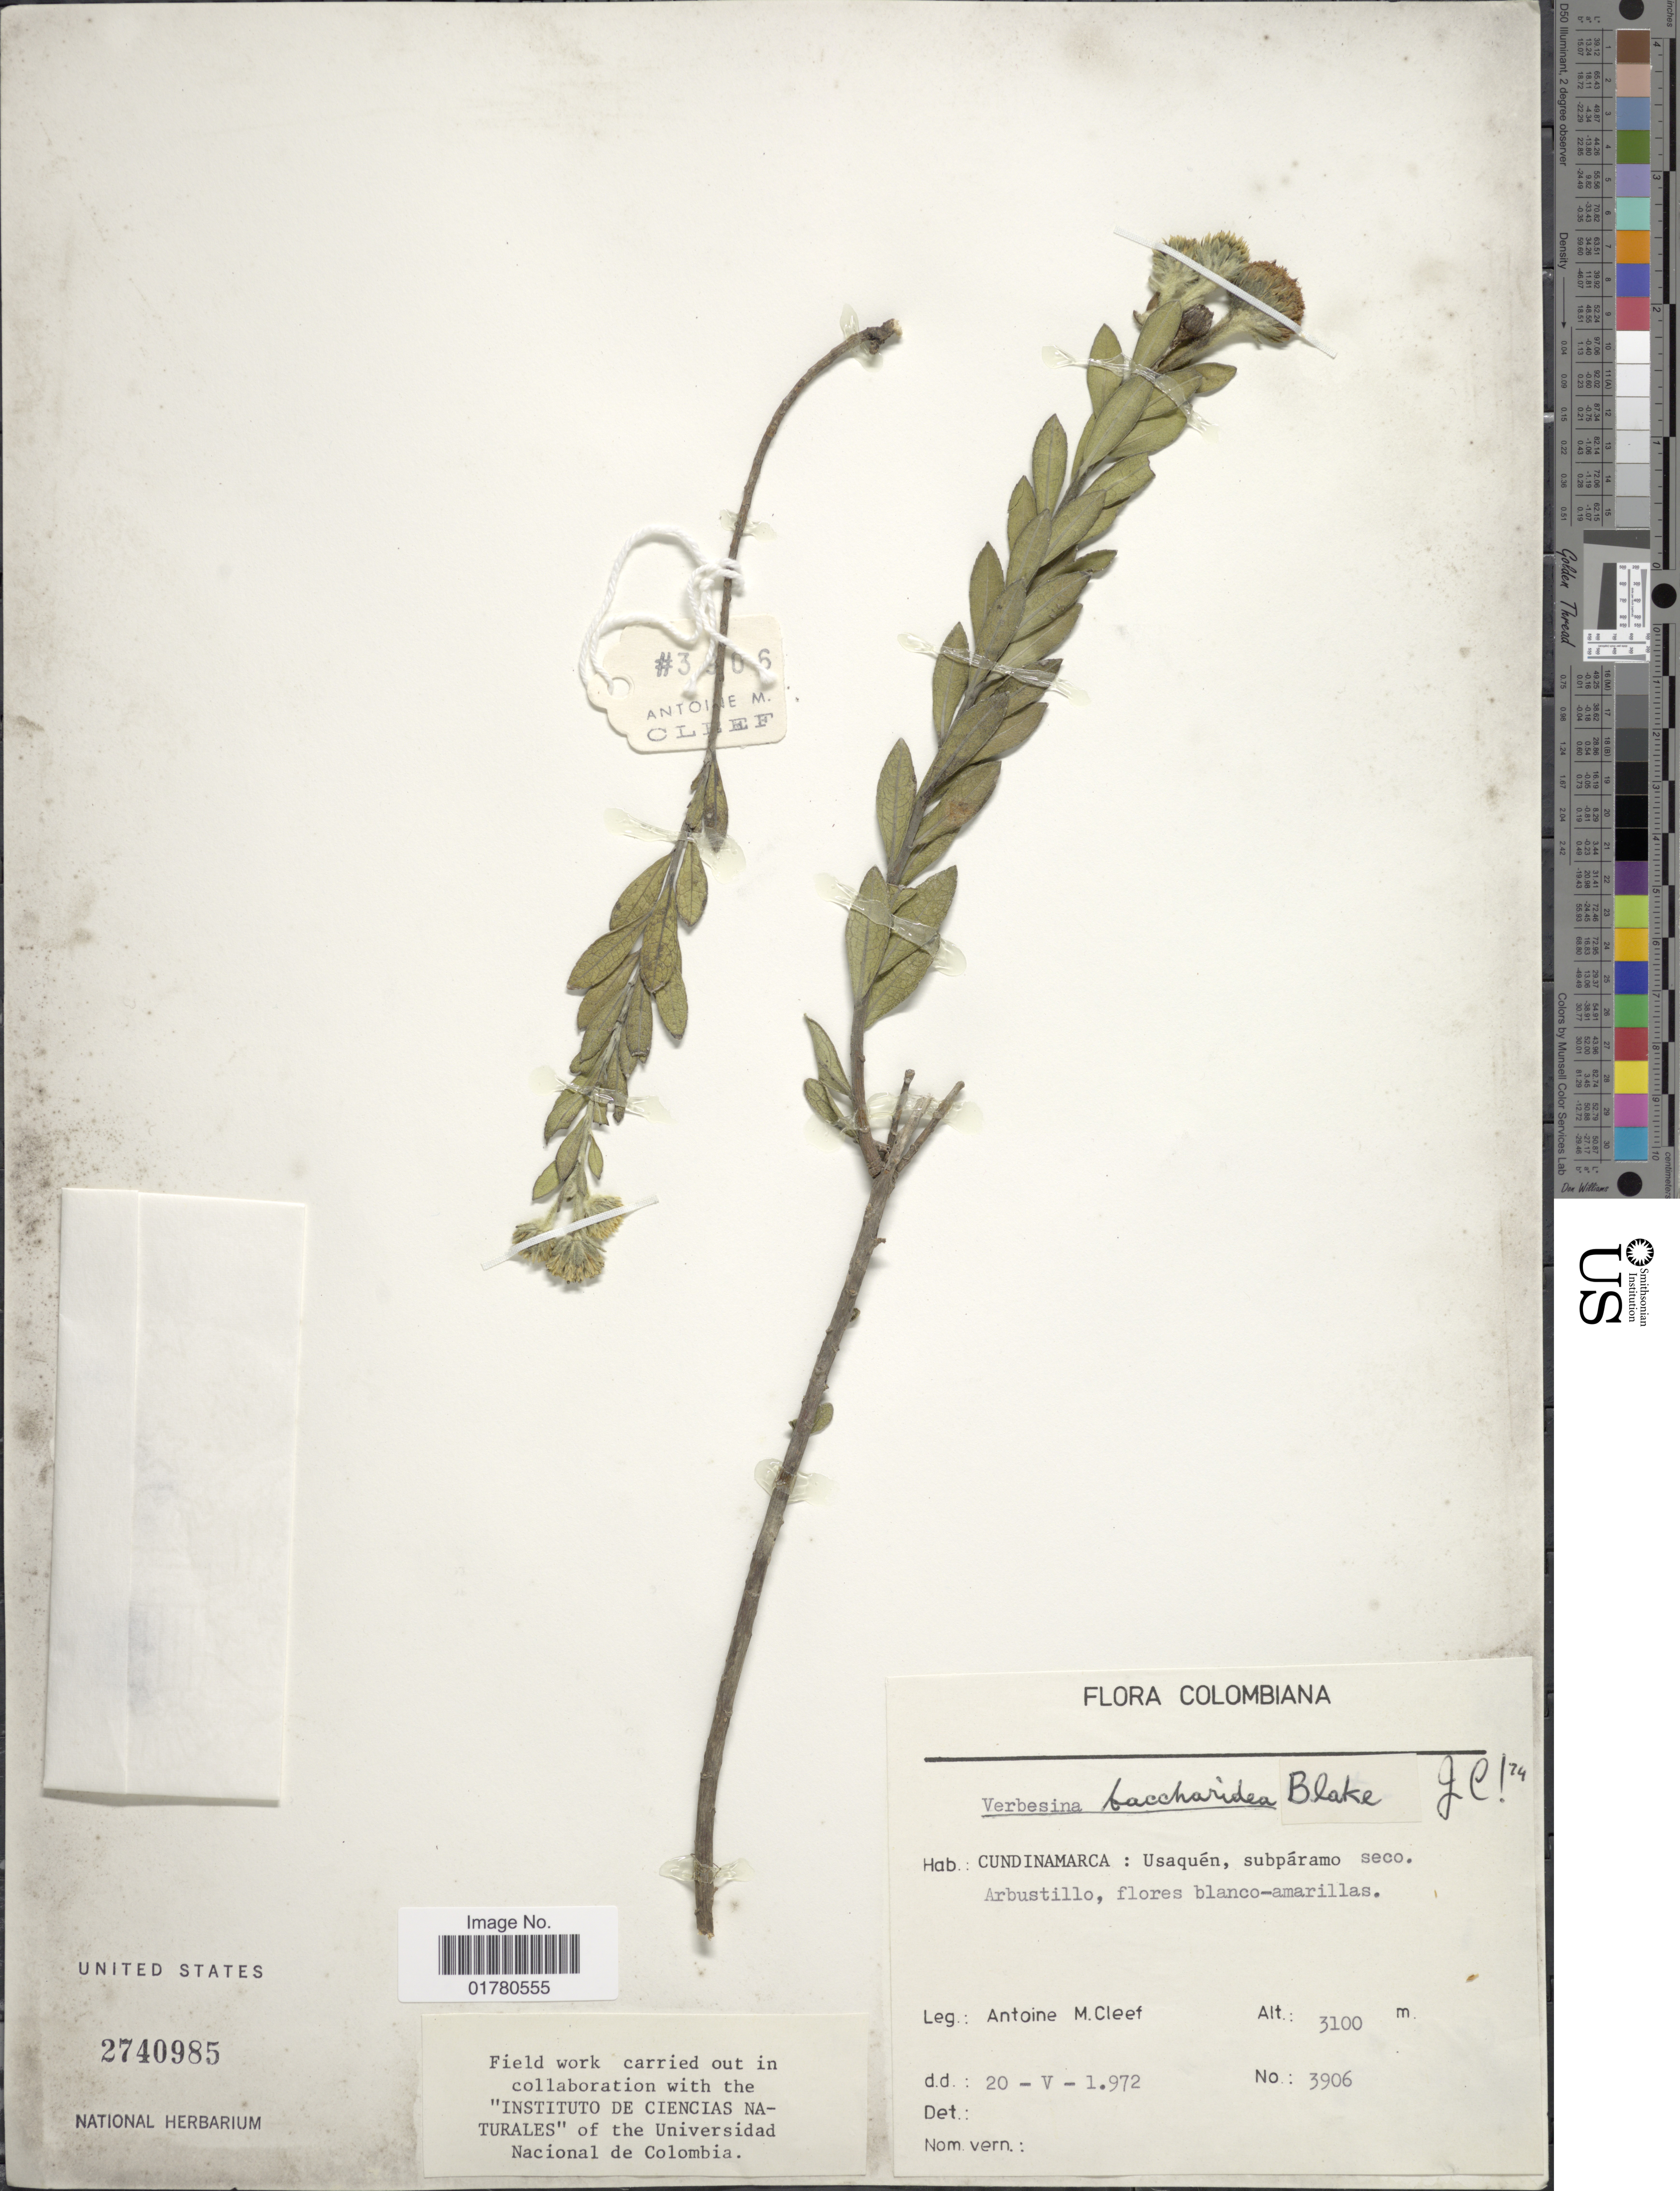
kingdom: Plantae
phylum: Tracheophyta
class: Magnoliopsida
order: Asterales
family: Asteraceae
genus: Verbesina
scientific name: Verbesina baccharides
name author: S.F. Blake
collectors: A. M. Cleef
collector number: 3906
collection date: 1972-05-20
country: Colombia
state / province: Cundinamarca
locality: Usaquén, subpáramo seco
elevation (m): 3100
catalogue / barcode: US 2740985